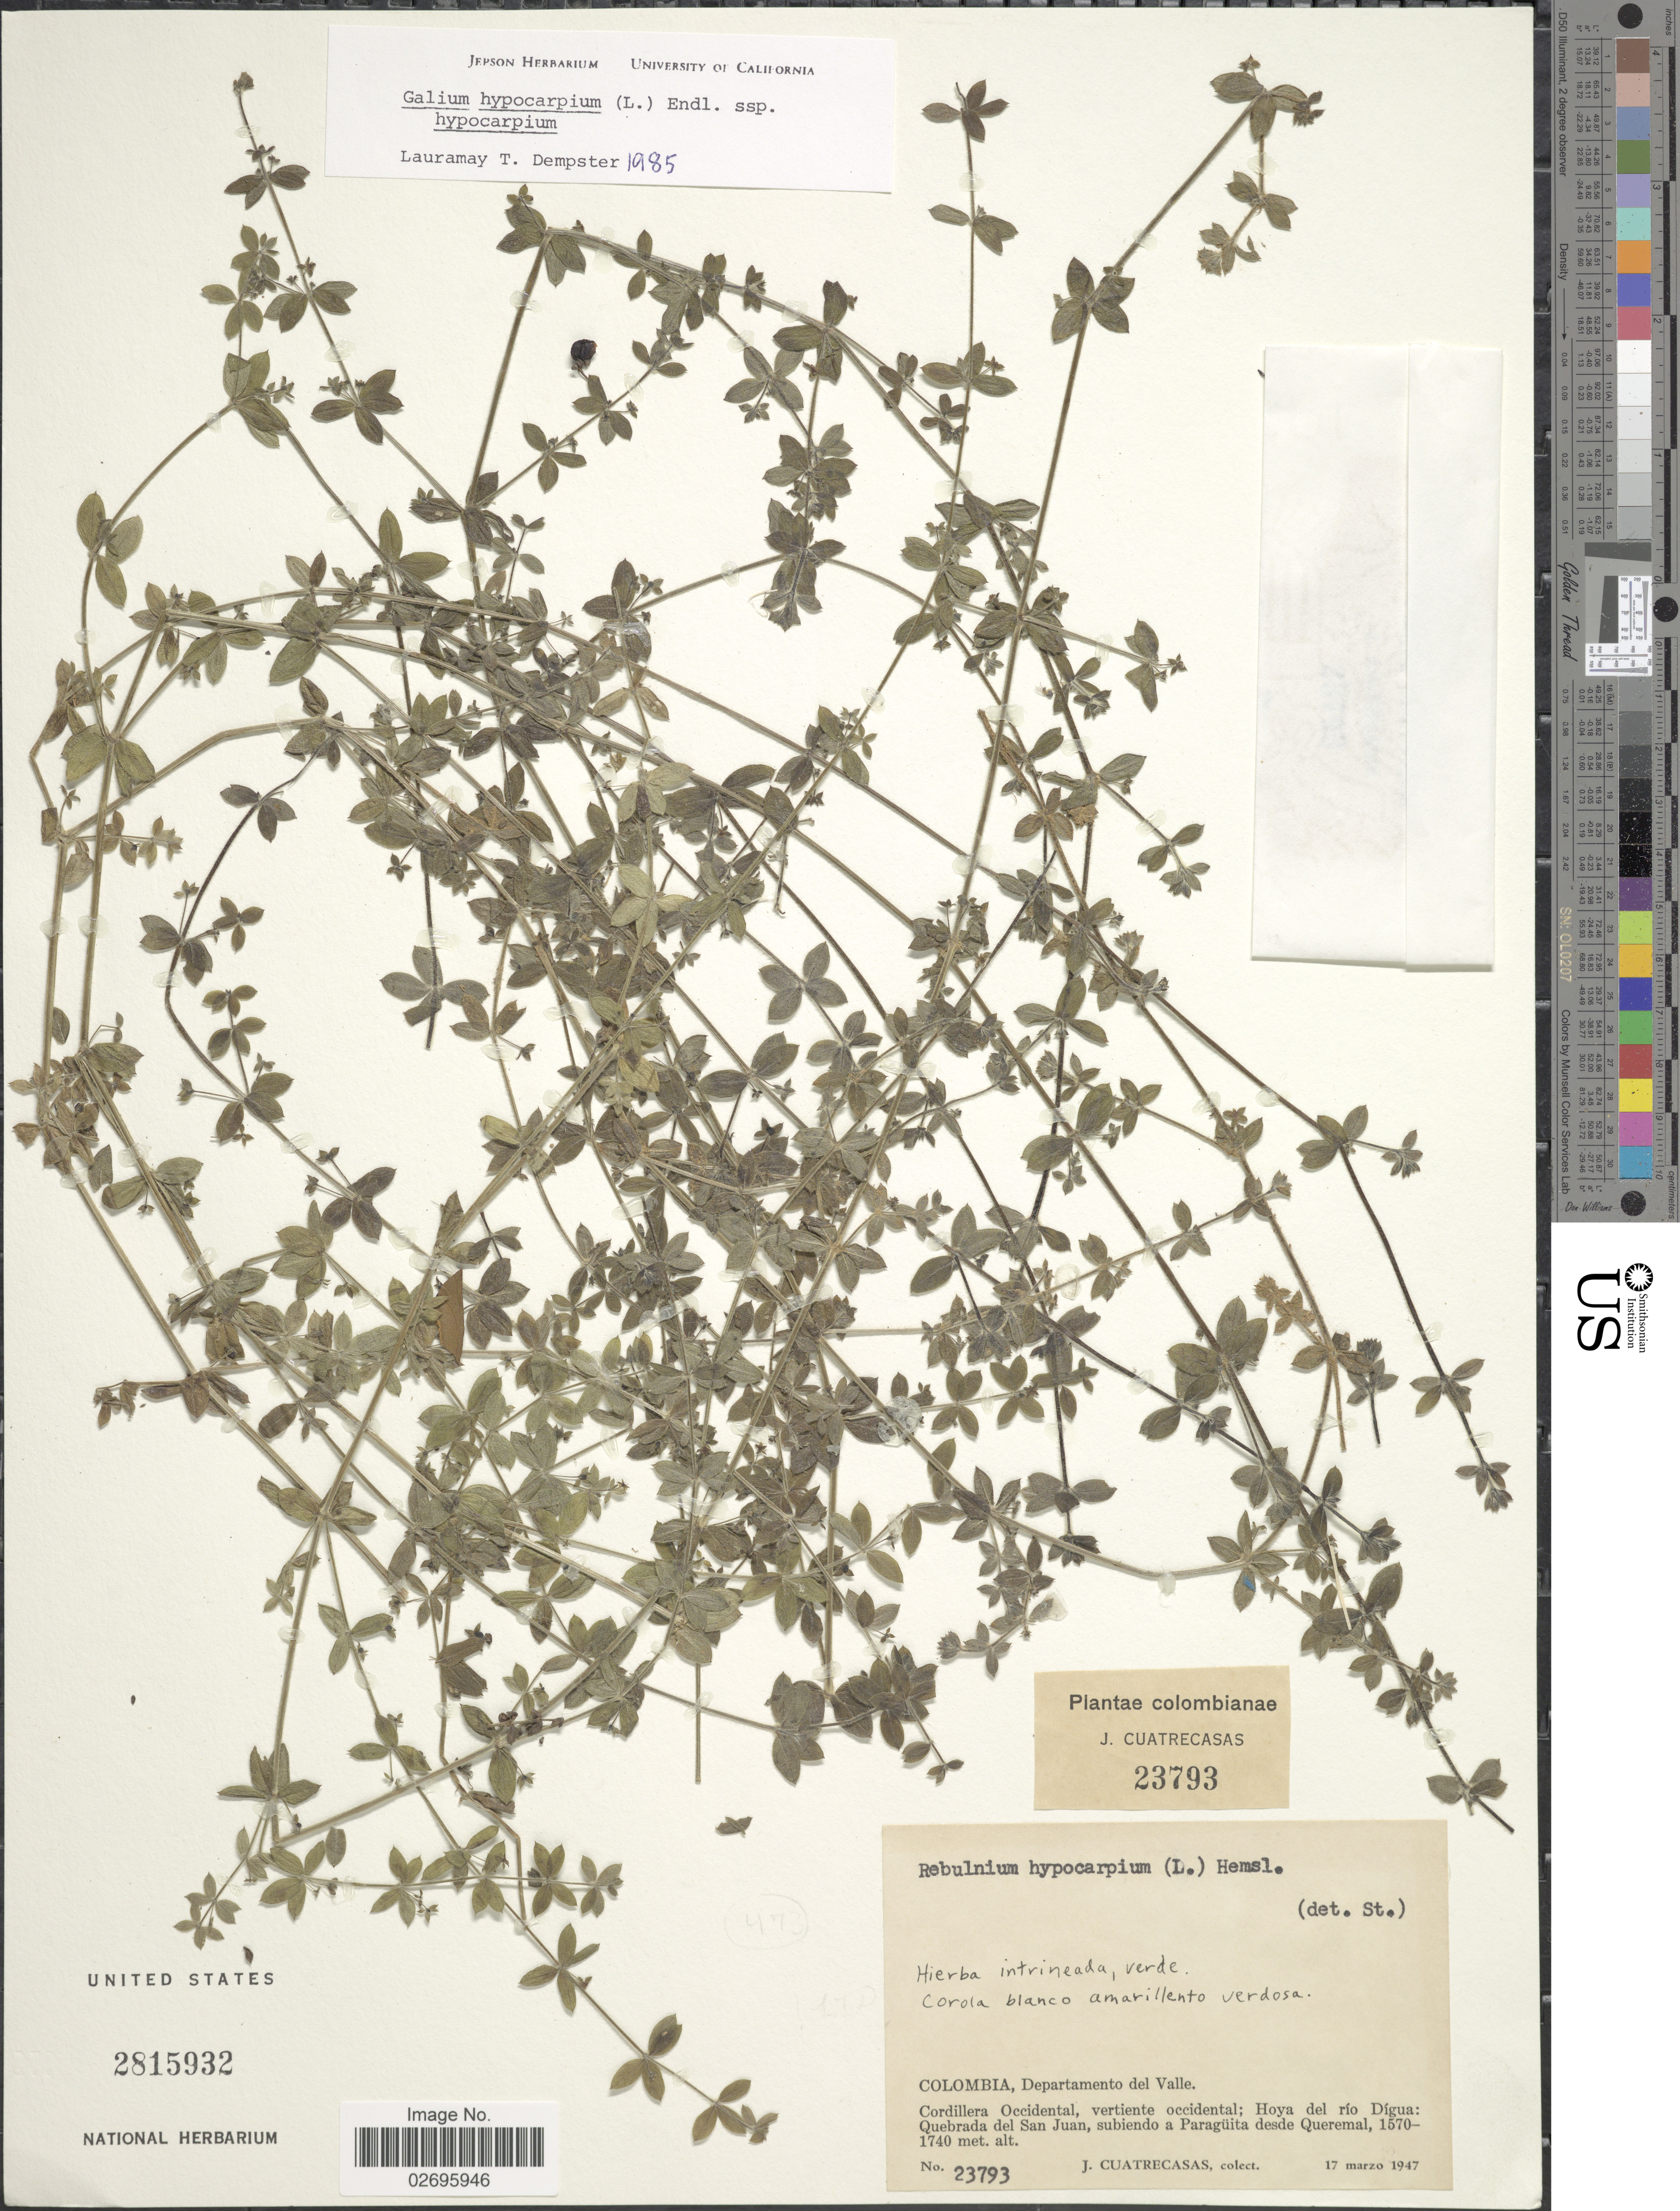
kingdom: Plantae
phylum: Tracheophyta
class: Magnoliopsida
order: Gentianales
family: Rubiaceae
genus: Galium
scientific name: Galium hypocarpium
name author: (L.) Endl. ex Griseb.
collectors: J. Cuatrecasas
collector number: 23793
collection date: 1947-03-17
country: Colombia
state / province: Valle del Cauca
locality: Departamento del Valle. Cordillera Occidental, vertiente occidental; Hoya del río Dígu: Quebrada del San Juan, subiendo a Paragüita desde Queremal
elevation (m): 1570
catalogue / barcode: US 2815932